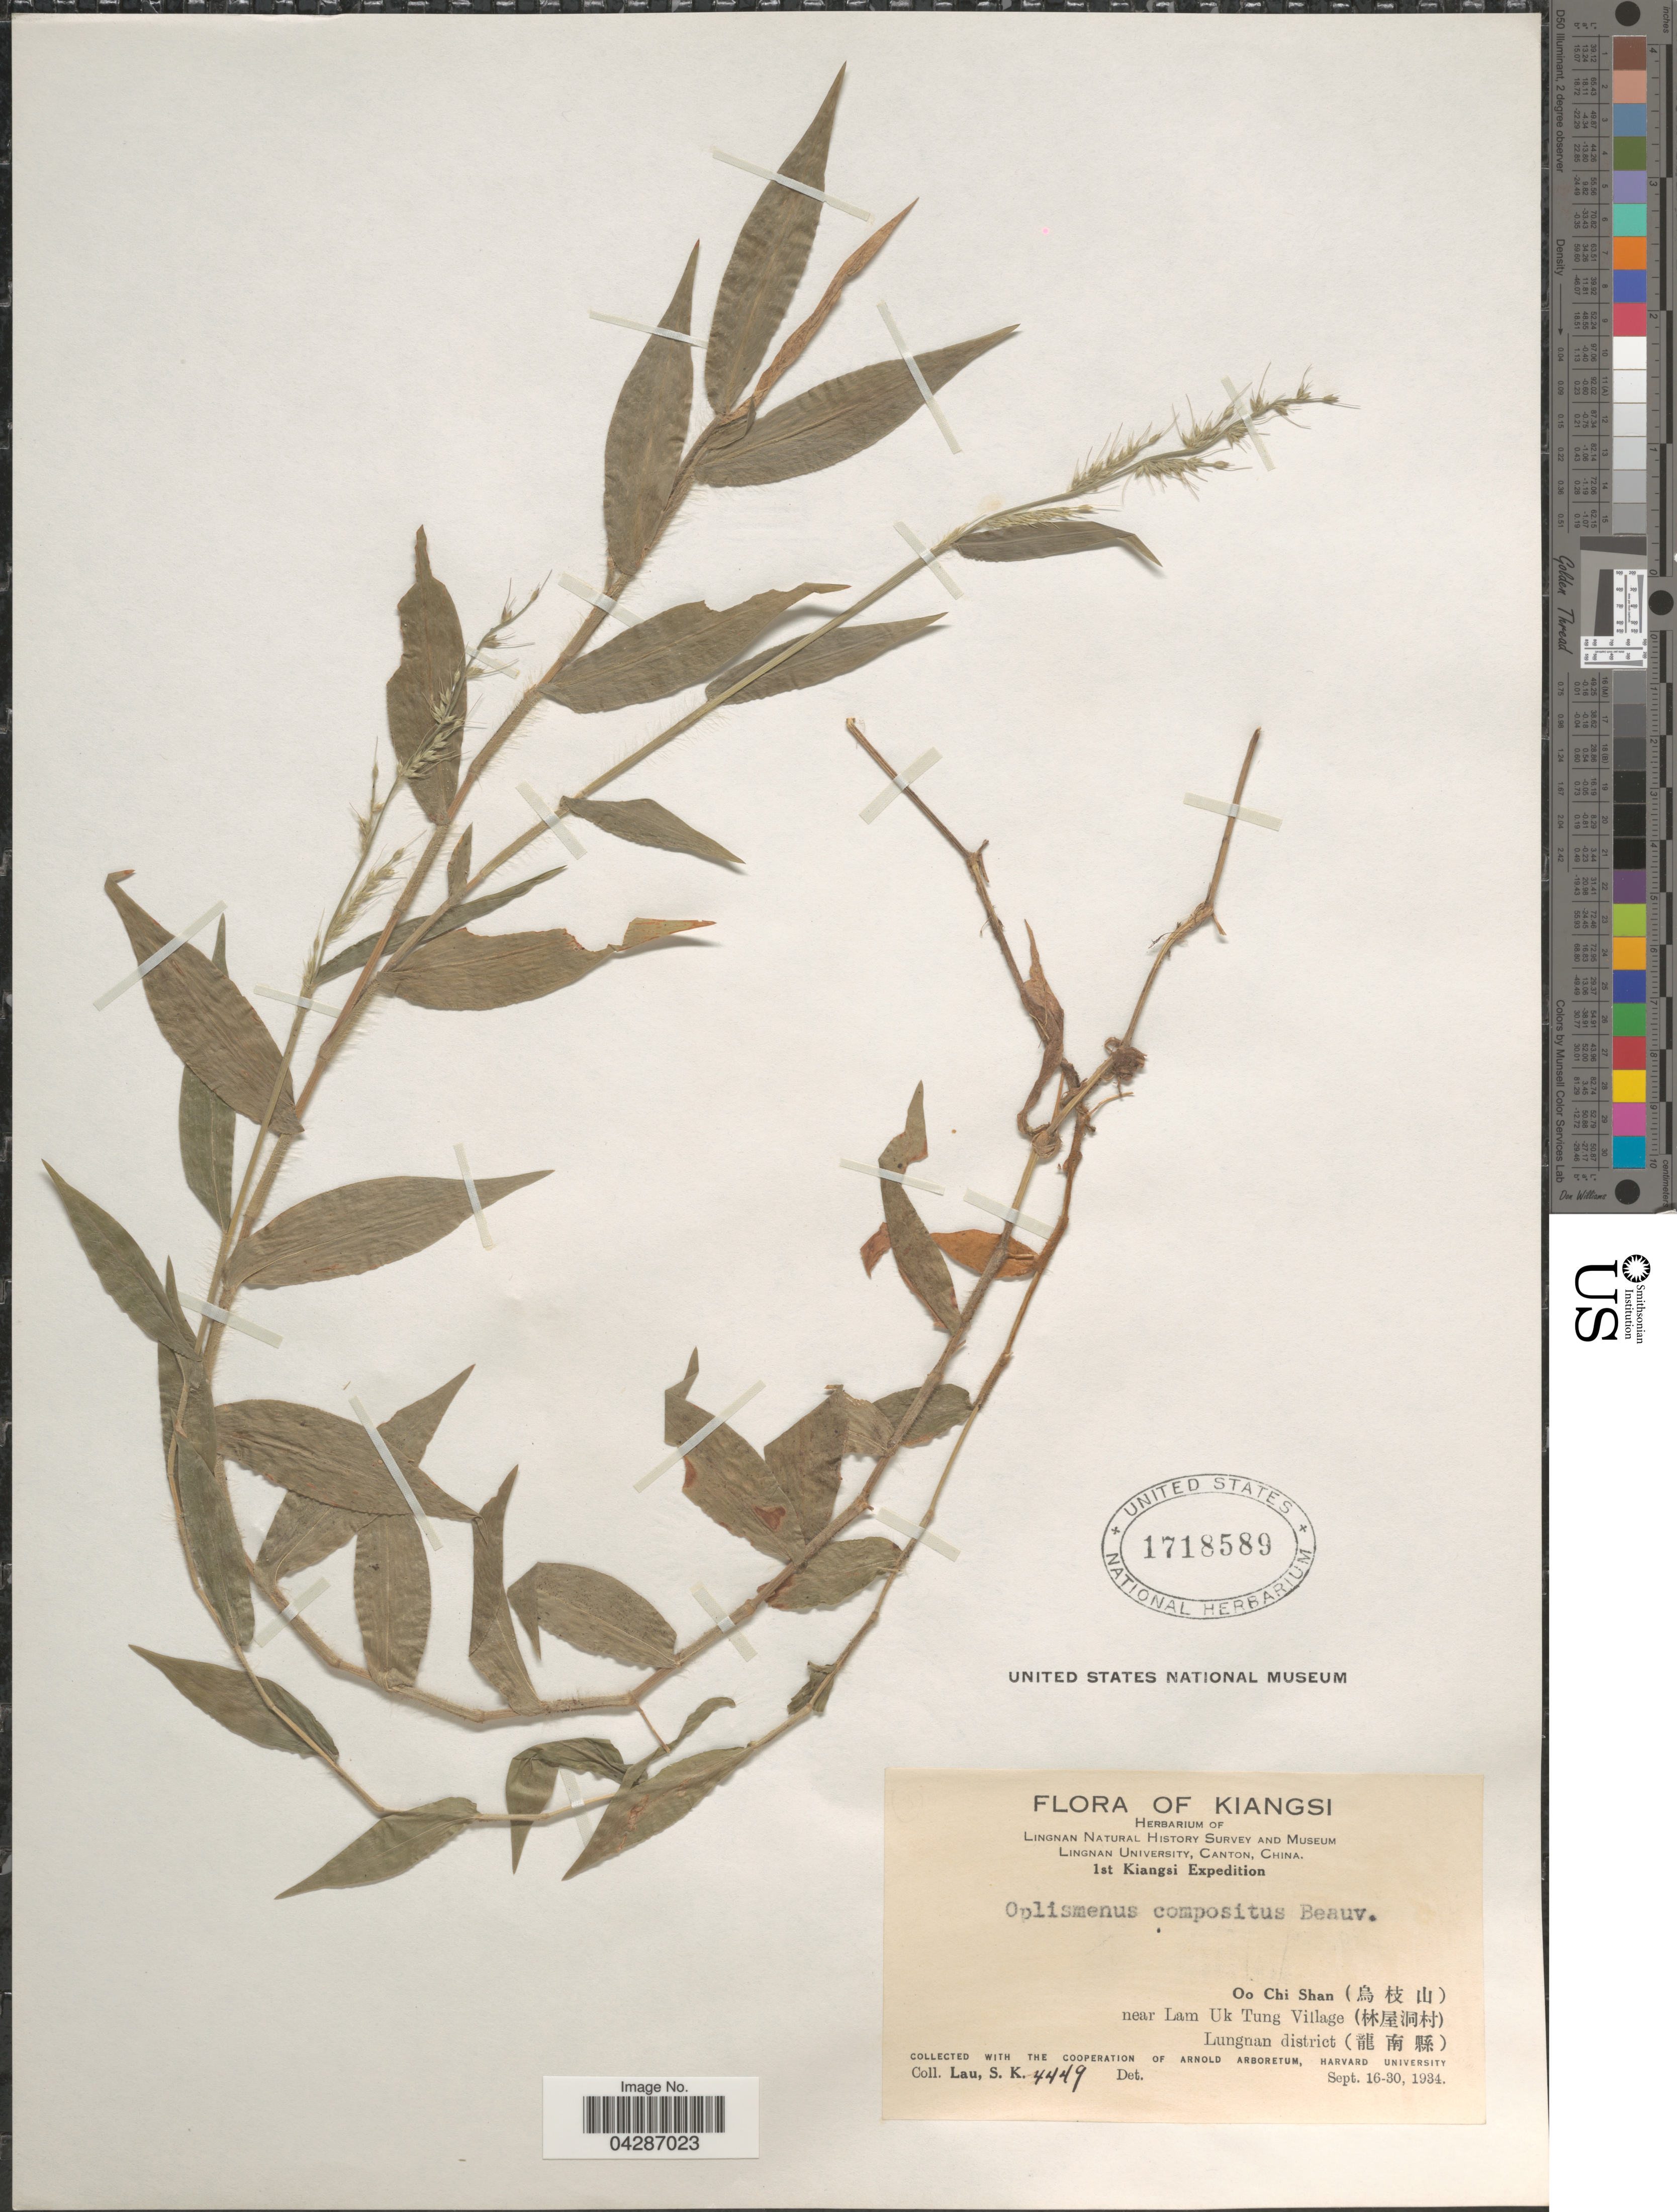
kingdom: Plantae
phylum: Tracheophyta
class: Liliopsida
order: Poales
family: Poaceae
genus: Oplismenus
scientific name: Oplismenus compositus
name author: (L.) P. Beauv.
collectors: S. K. Lau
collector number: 4449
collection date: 1934-09-16/1934-09-30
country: China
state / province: Jiangxi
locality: Lingnan University History Survey. 1st Kiangsi Expedition. Oo Chi Shan (X). Near Lam Uk Tung Village (X). Lungnan district (X).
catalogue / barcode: US 1718589